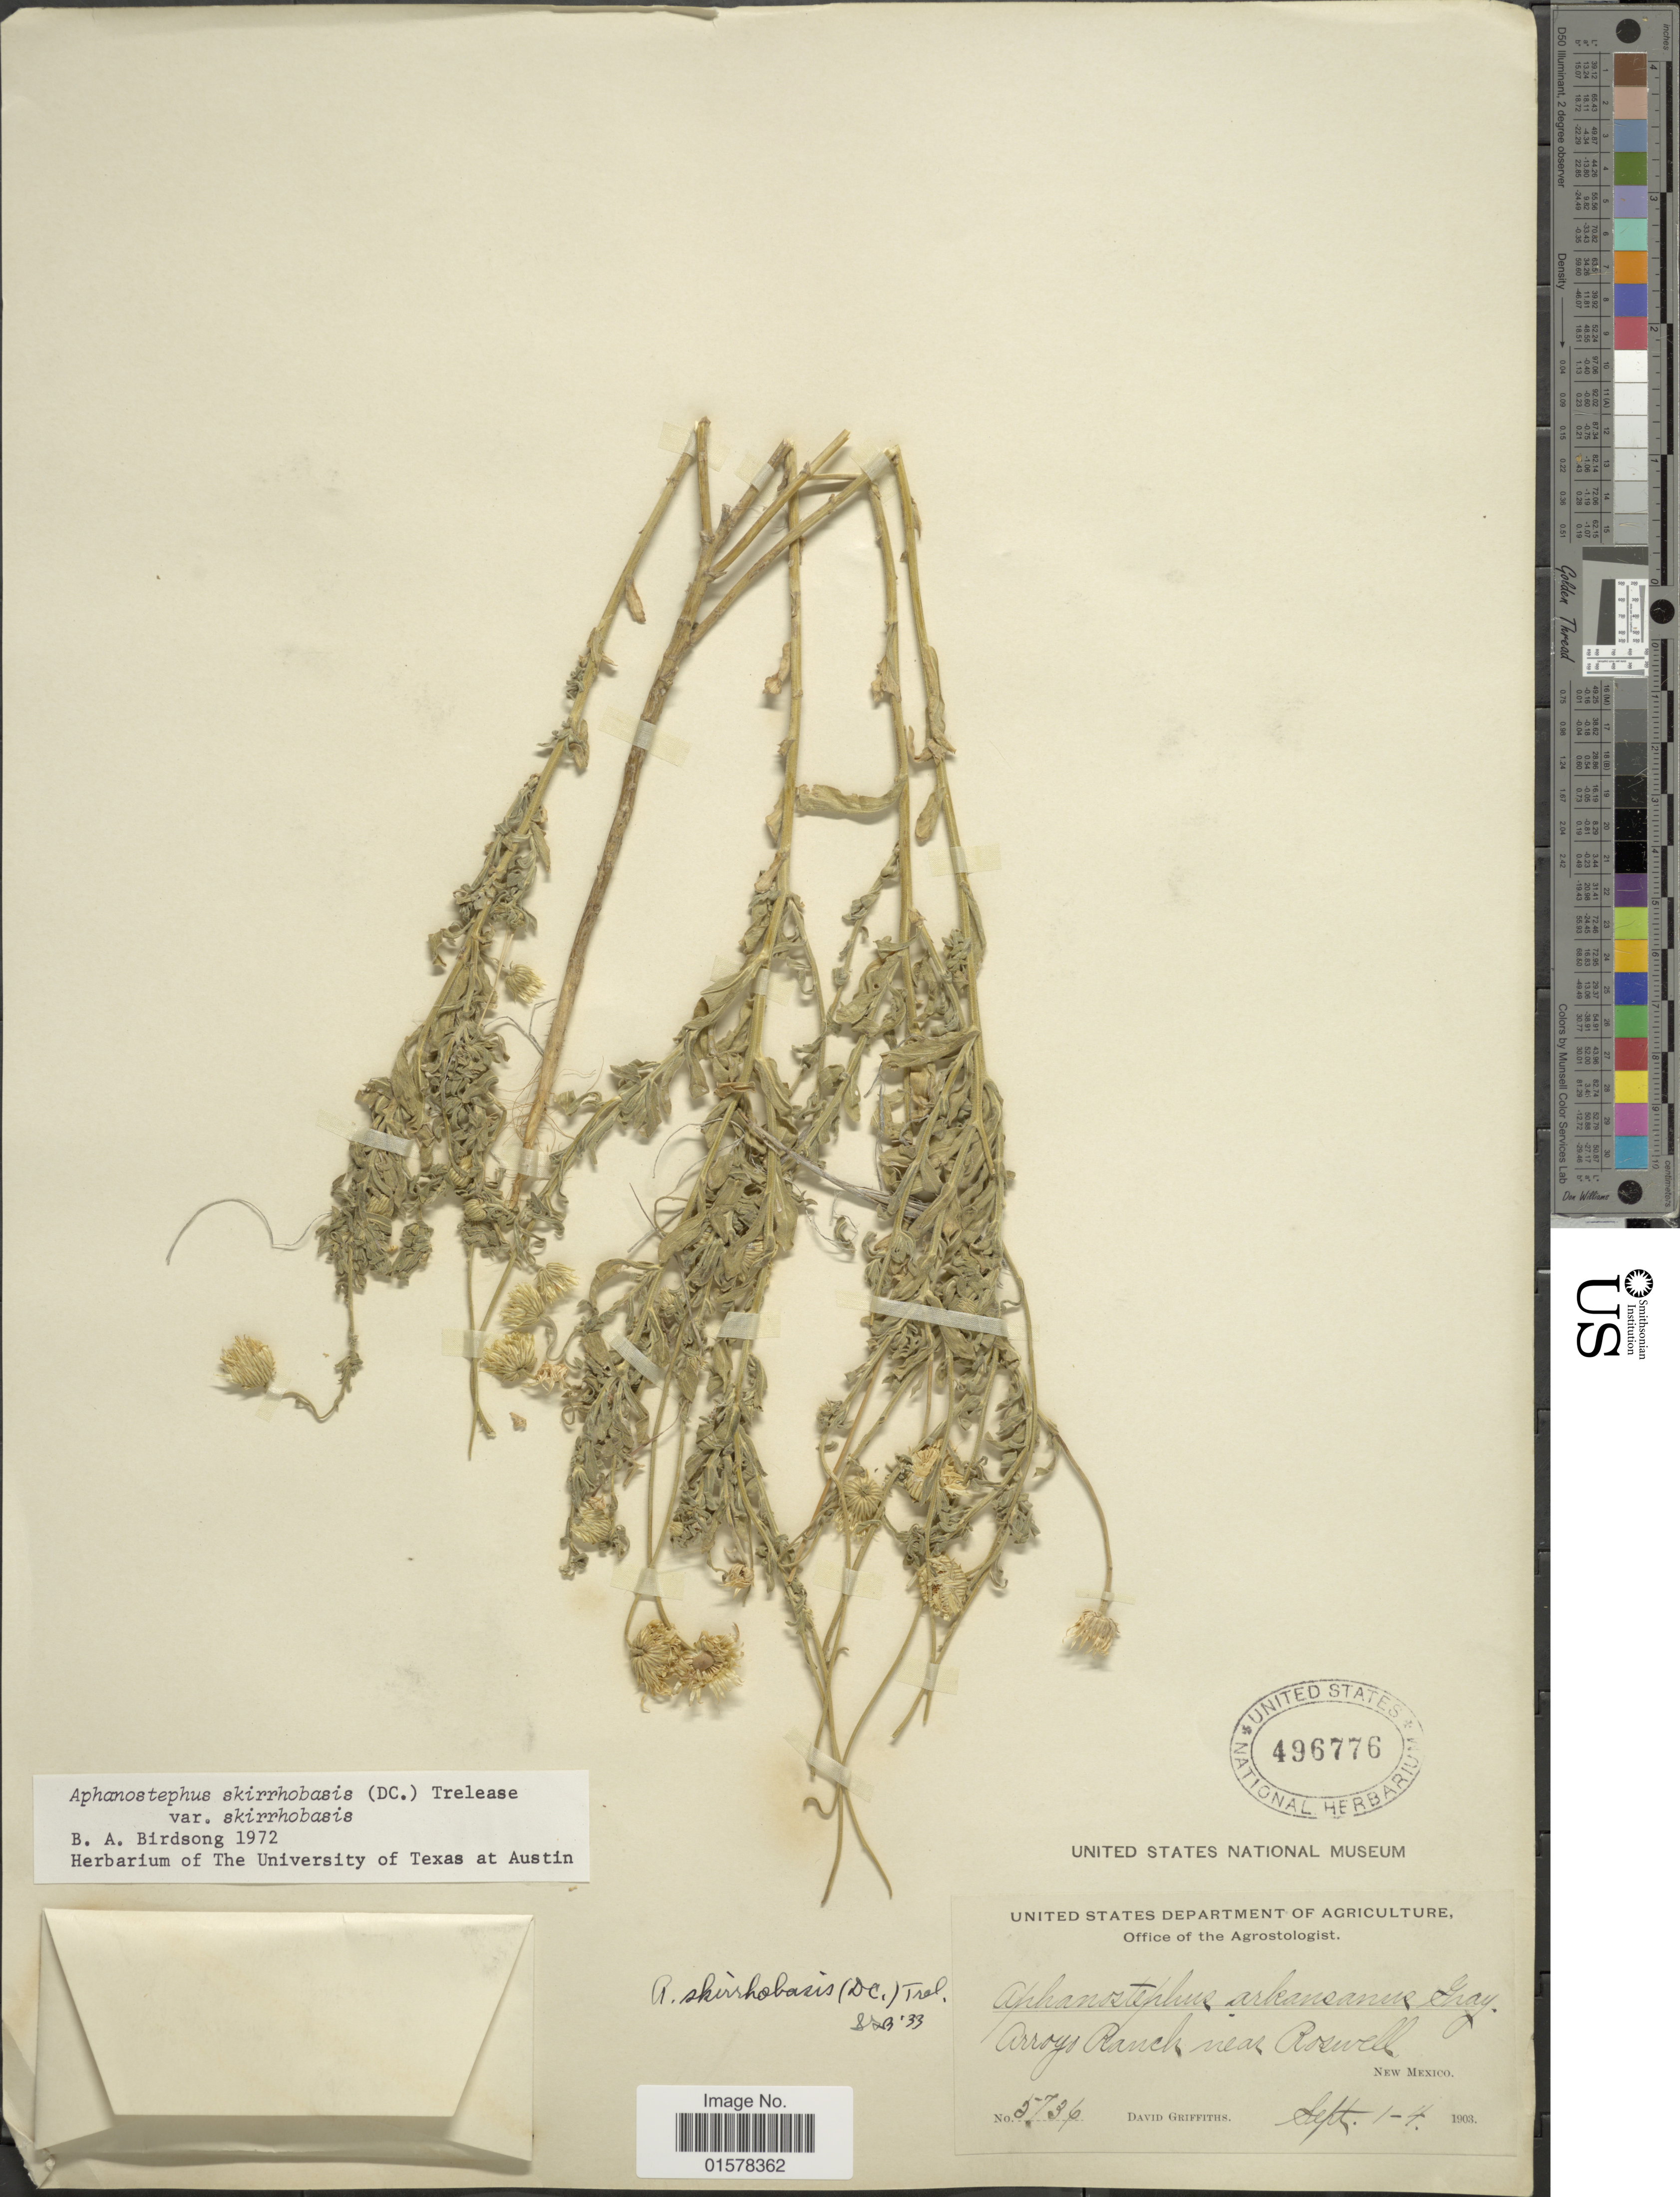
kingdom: Plantae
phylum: Tracheophyta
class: Magnoliopsida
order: Asterales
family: Asteraceae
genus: Aphanostephus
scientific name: Aphanostephus skirrhobasis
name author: (DC.) Trel. ex Coville & Branner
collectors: D. Griffiths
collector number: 5736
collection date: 1903-09-01/1903-09-04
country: United States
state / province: New Mexico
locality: Arroyo Ranch near Roswell, New Mexico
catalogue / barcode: US 496776